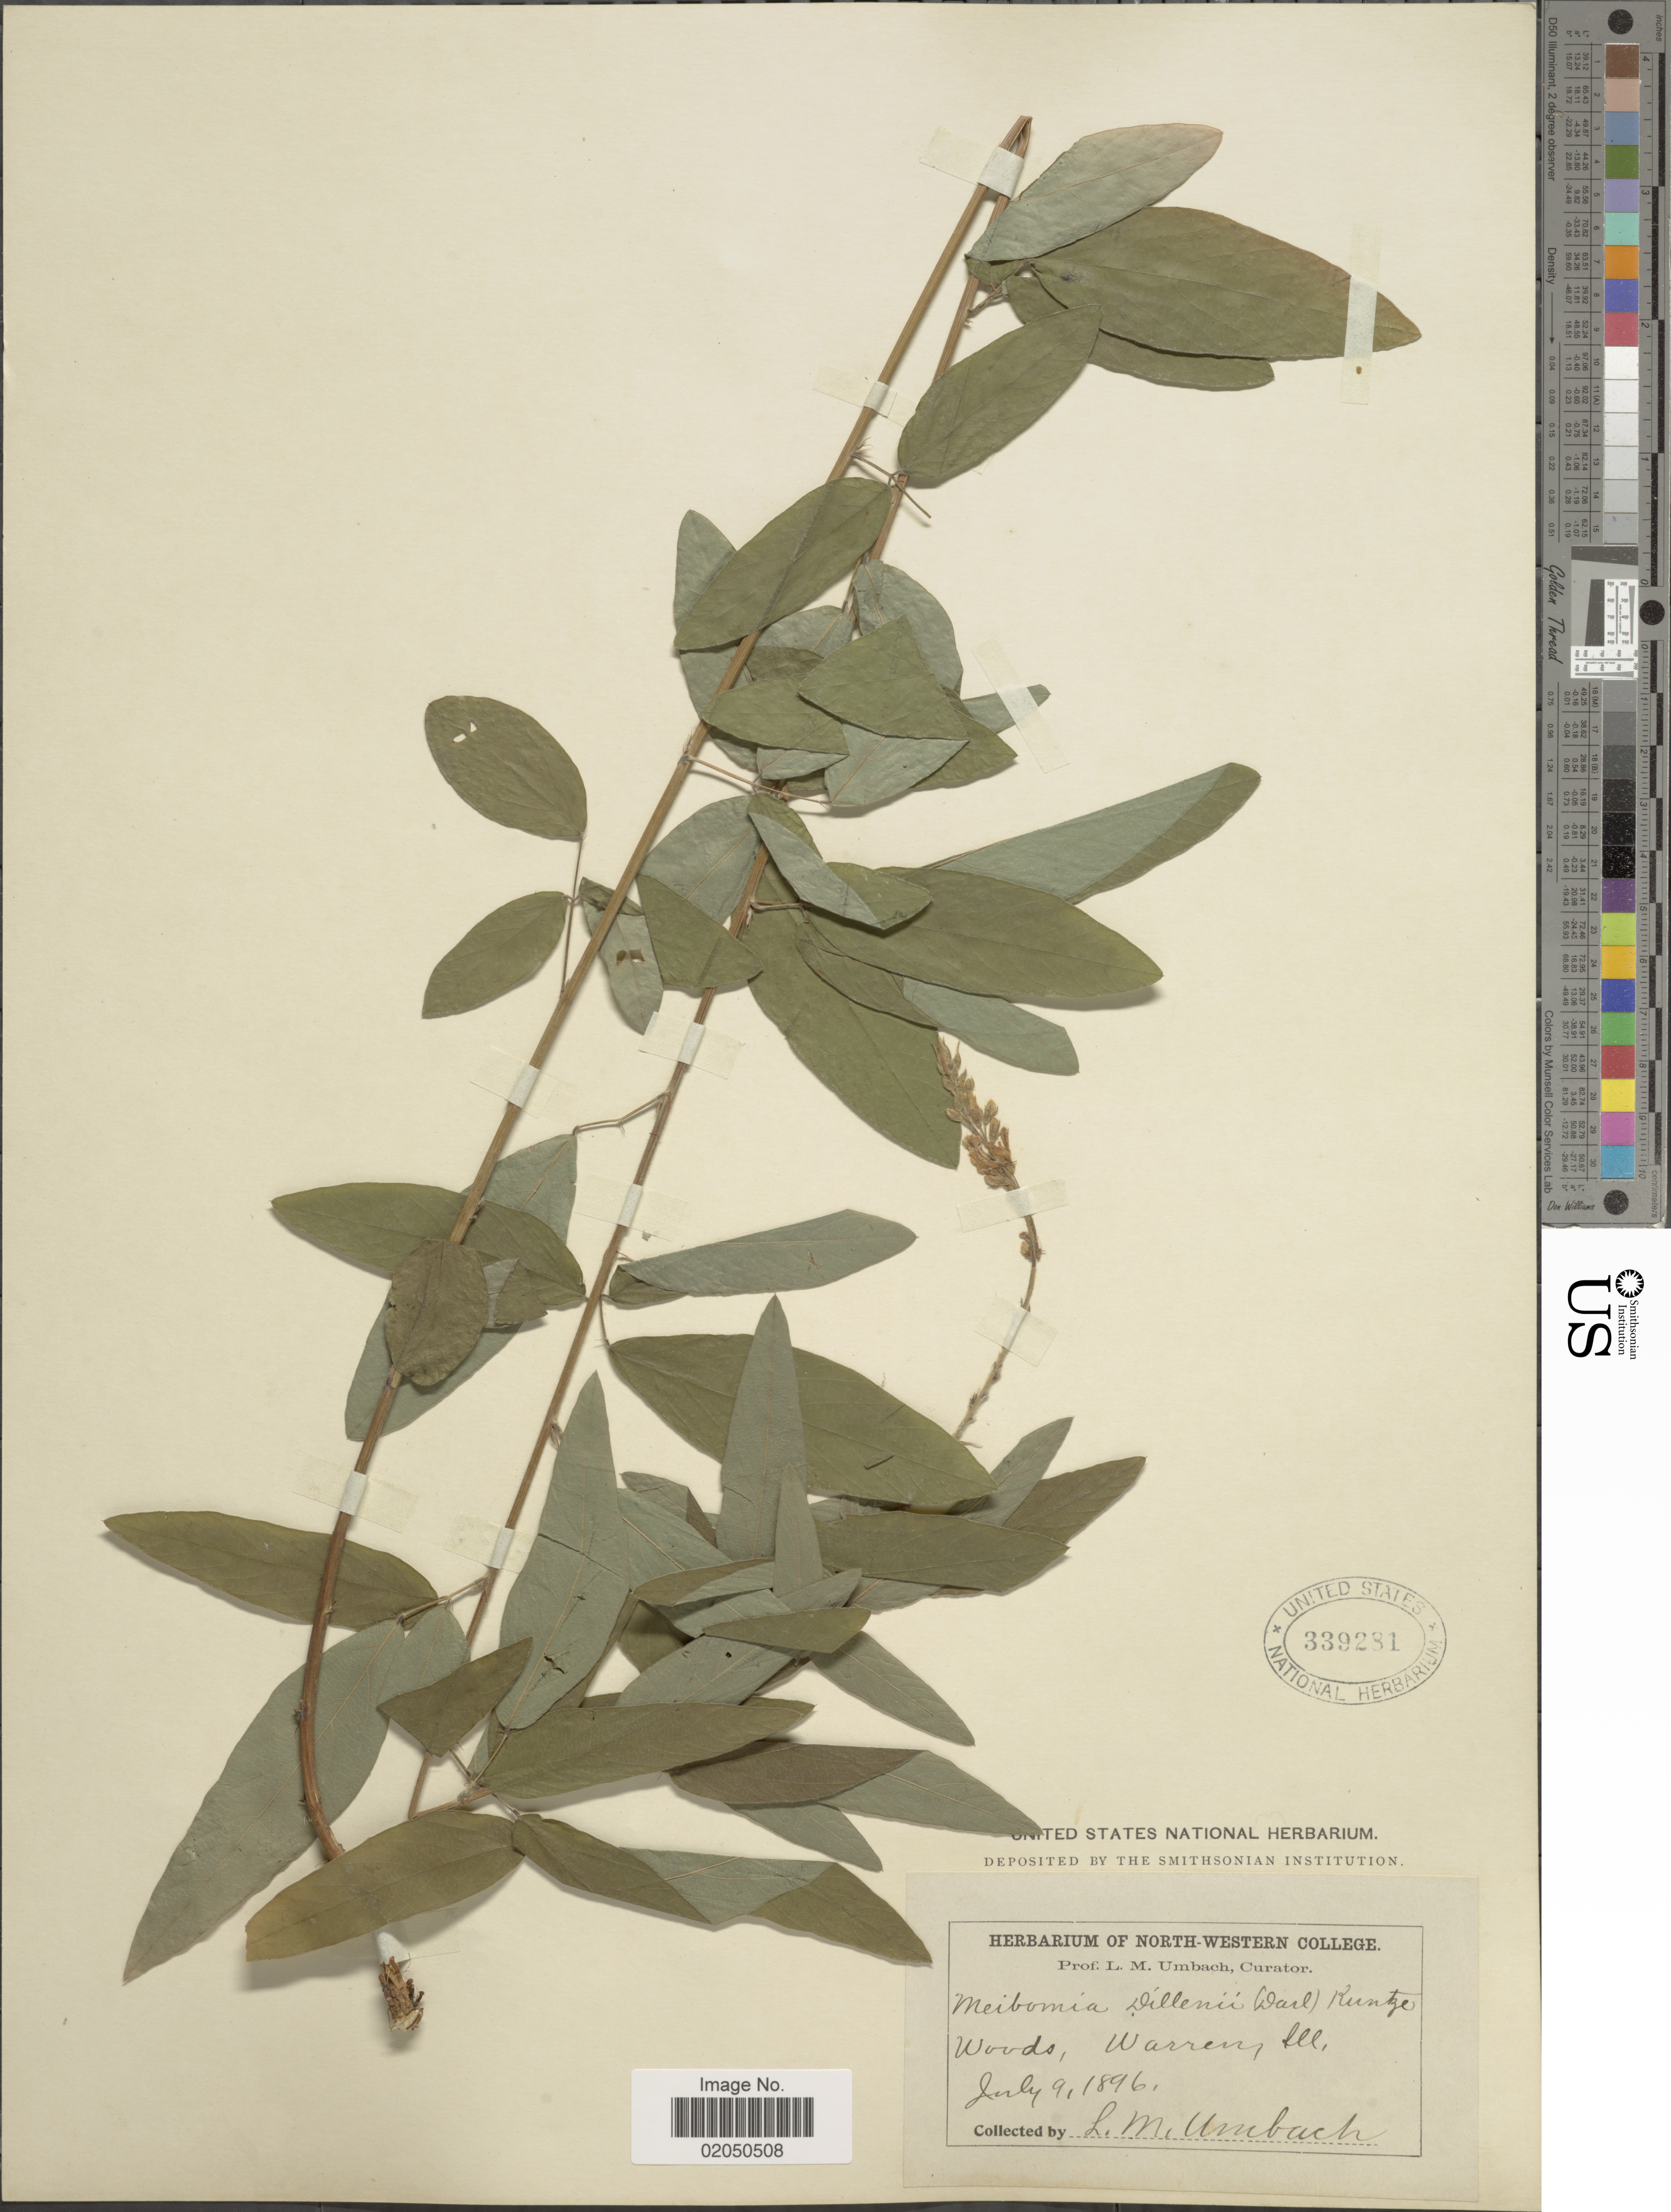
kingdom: Plantae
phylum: Tracheophyta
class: Magnoliopsida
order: Fabales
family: Fabaceae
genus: Desmodium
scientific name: Desmodium glabellum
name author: (Michx.) DC.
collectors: L. M. Umbach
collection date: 1896-07-09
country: United States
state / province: Illinois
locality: Warren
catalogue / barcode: US 339281